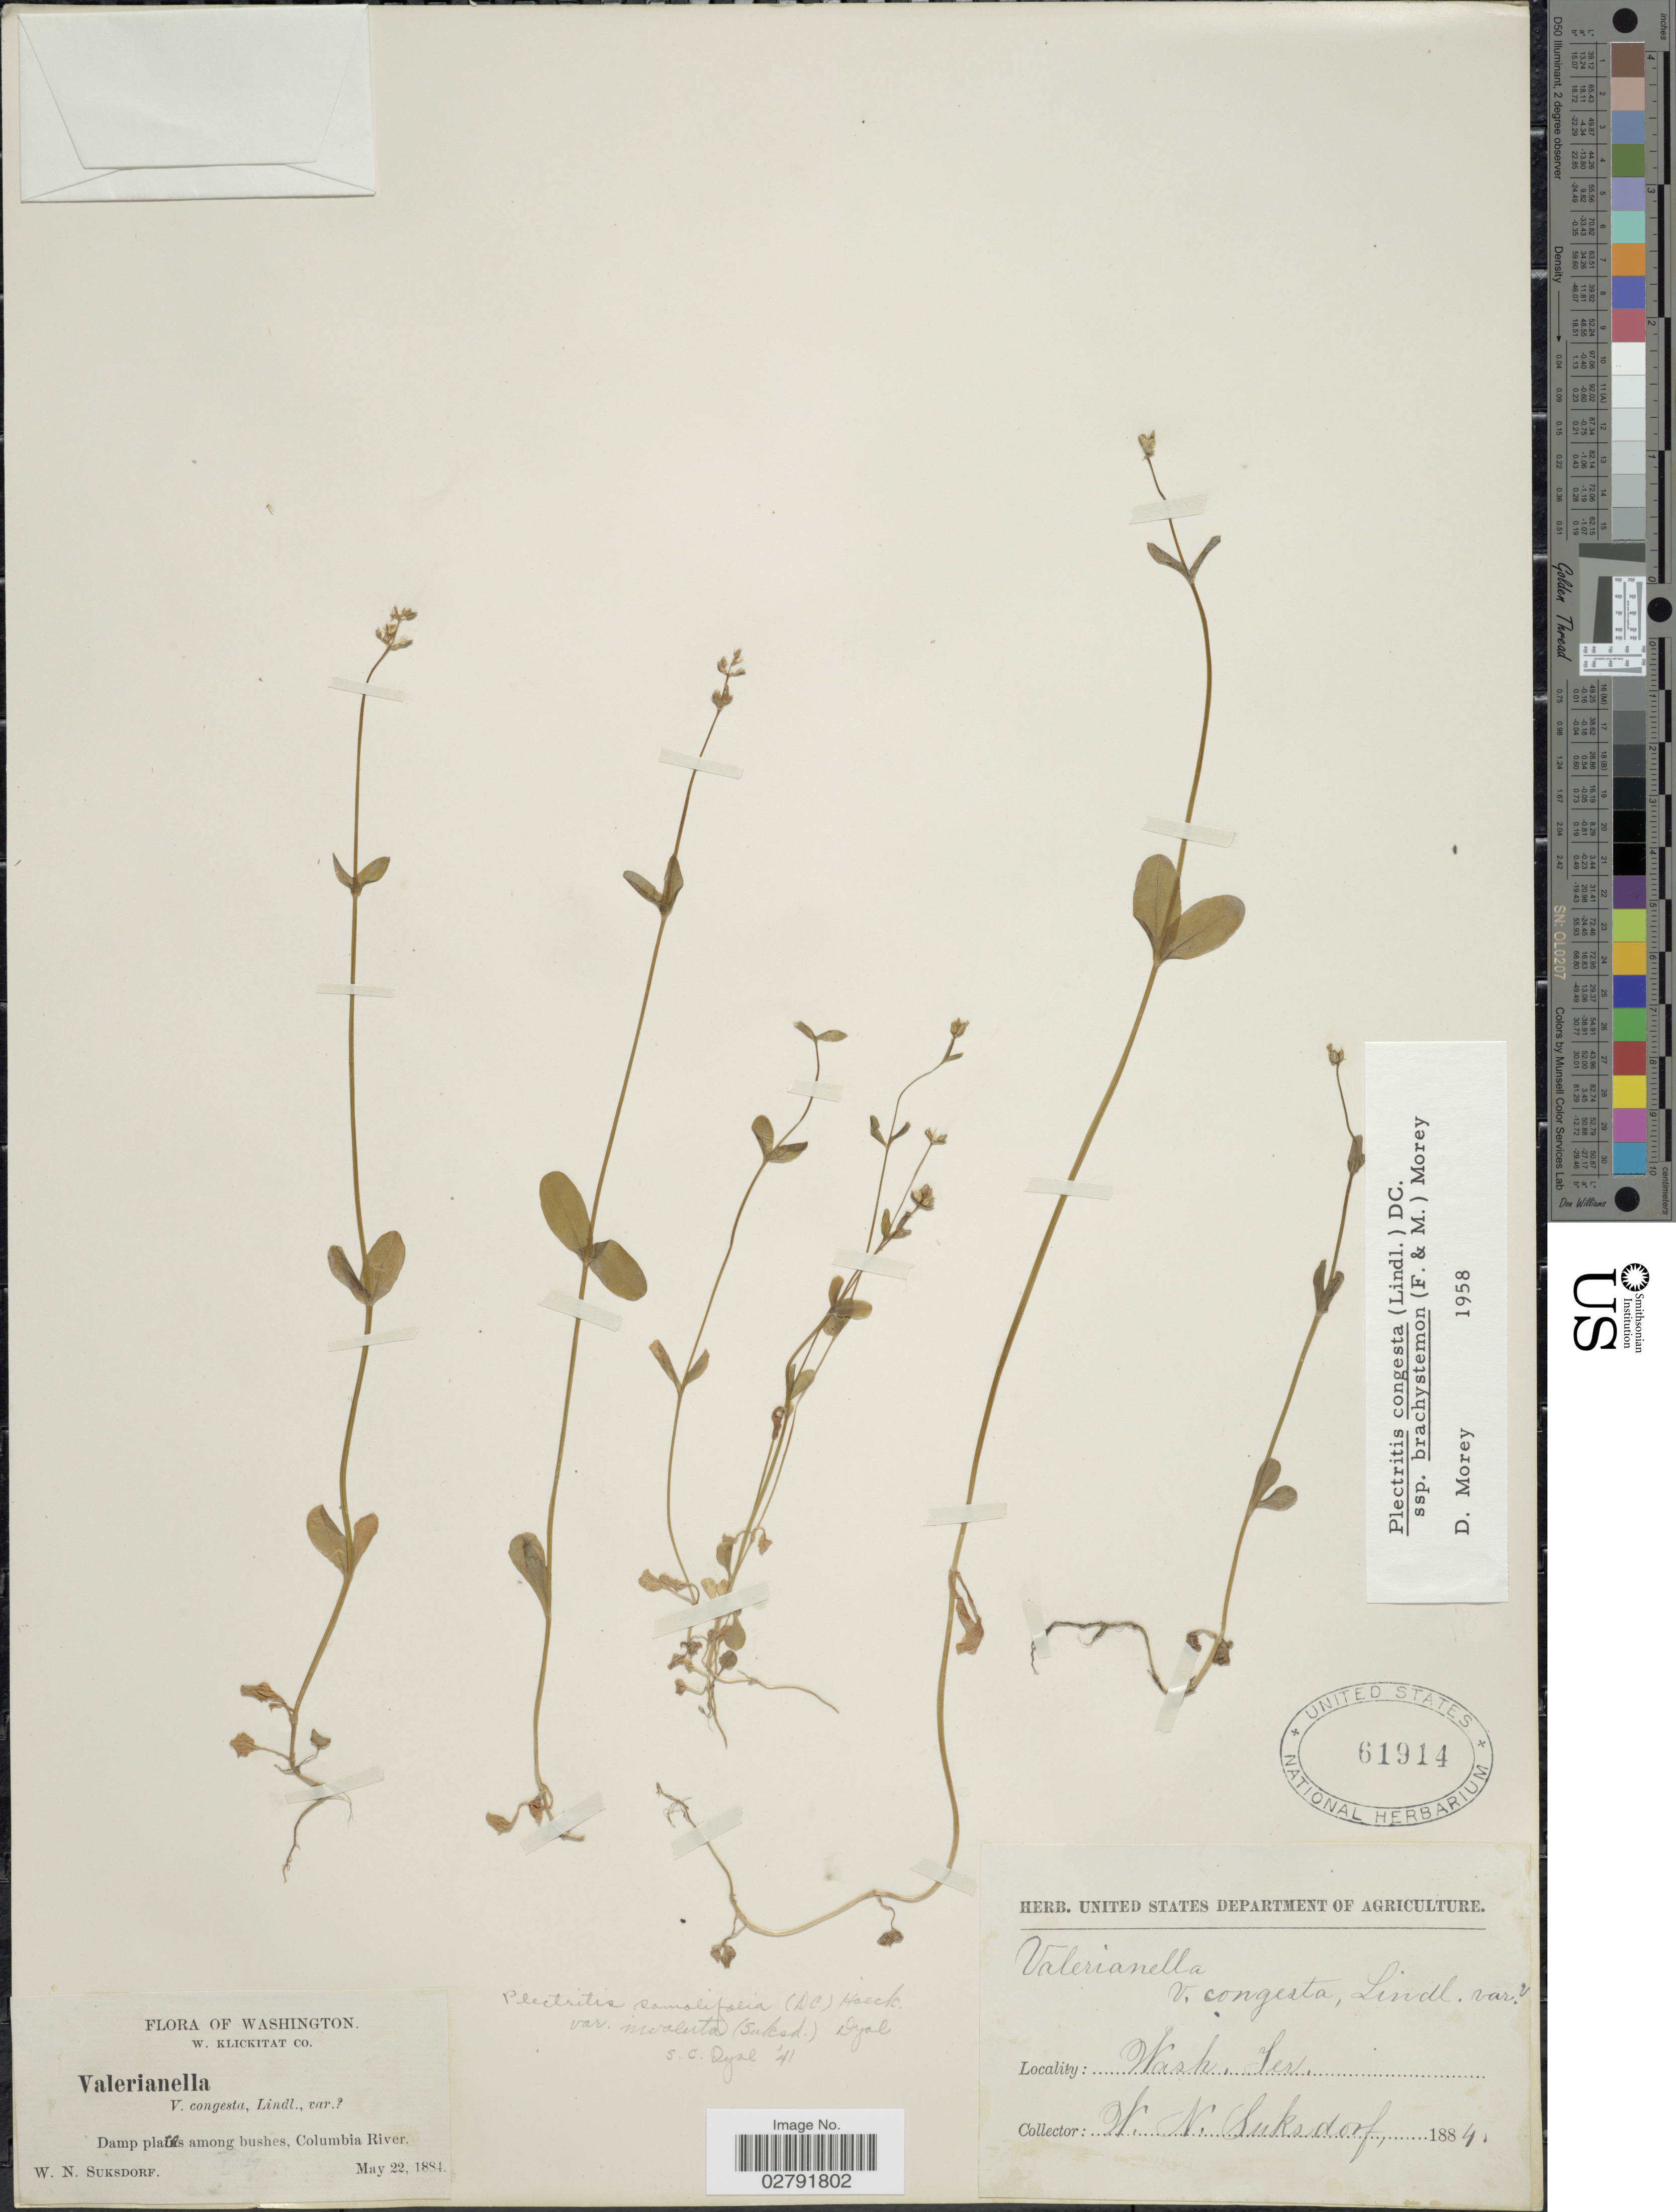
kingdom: Plantae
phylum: Tracheophyta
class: Magnoliopsida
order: Dipsacales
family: Caprifoliaceae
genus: Plectritis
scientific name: Plectritis congesta subsp. brachystemon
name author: (Fisch. & C.A. Mey.) Morey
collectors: W. N. Suksdorf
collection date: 1884-05-22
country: United States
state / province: Washington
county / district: Klickitat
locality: W. Klickitat Co. Damp plains among bushes, Columbia River. Wash. Ter.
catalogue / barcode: US 61914